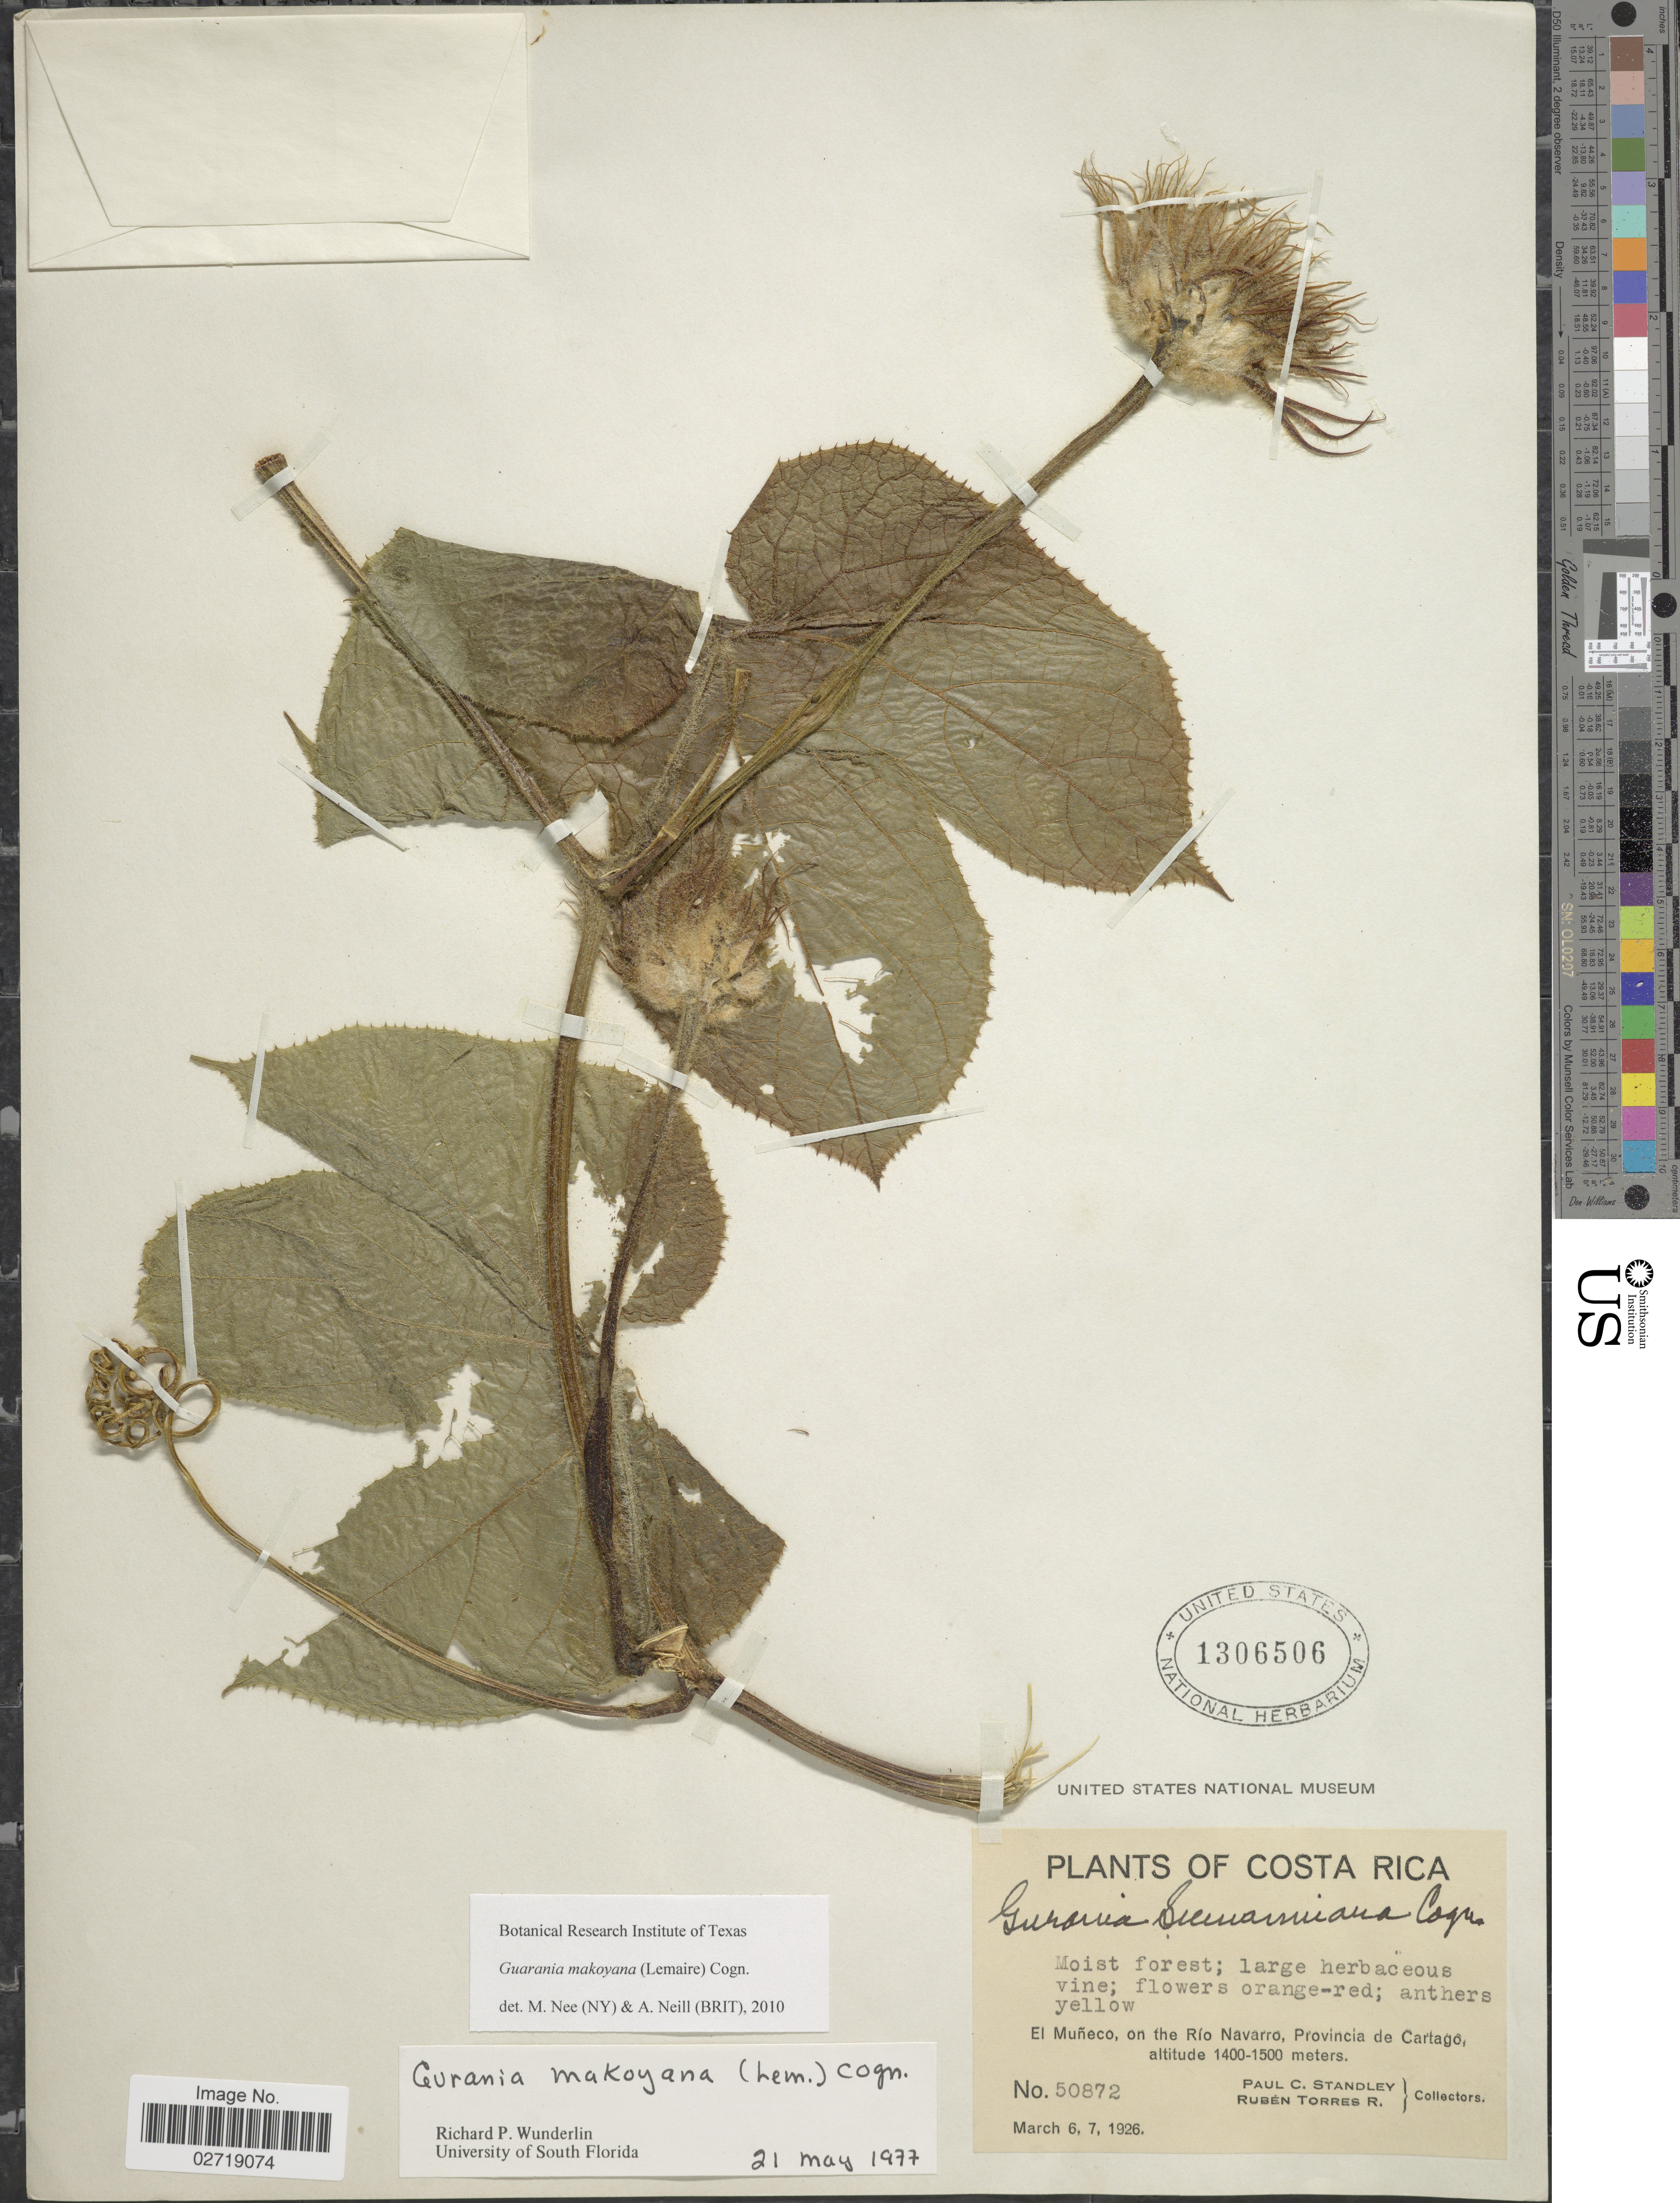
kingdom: Plantae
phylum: Tracheophyta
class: Magnoliopsida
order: Cucurbitales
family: Cucurbitaceae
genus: Gurania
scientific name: Gurania makoyana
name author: (Lem.) Cogn.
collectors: P. C. Standley & R. Torres R.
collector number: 50872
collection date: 1926-03-06/1926-03-07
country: Costa Rica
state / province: Cartago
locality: El Muneco, on the Rio Navarro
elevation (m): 1400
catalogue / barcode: US 1306506